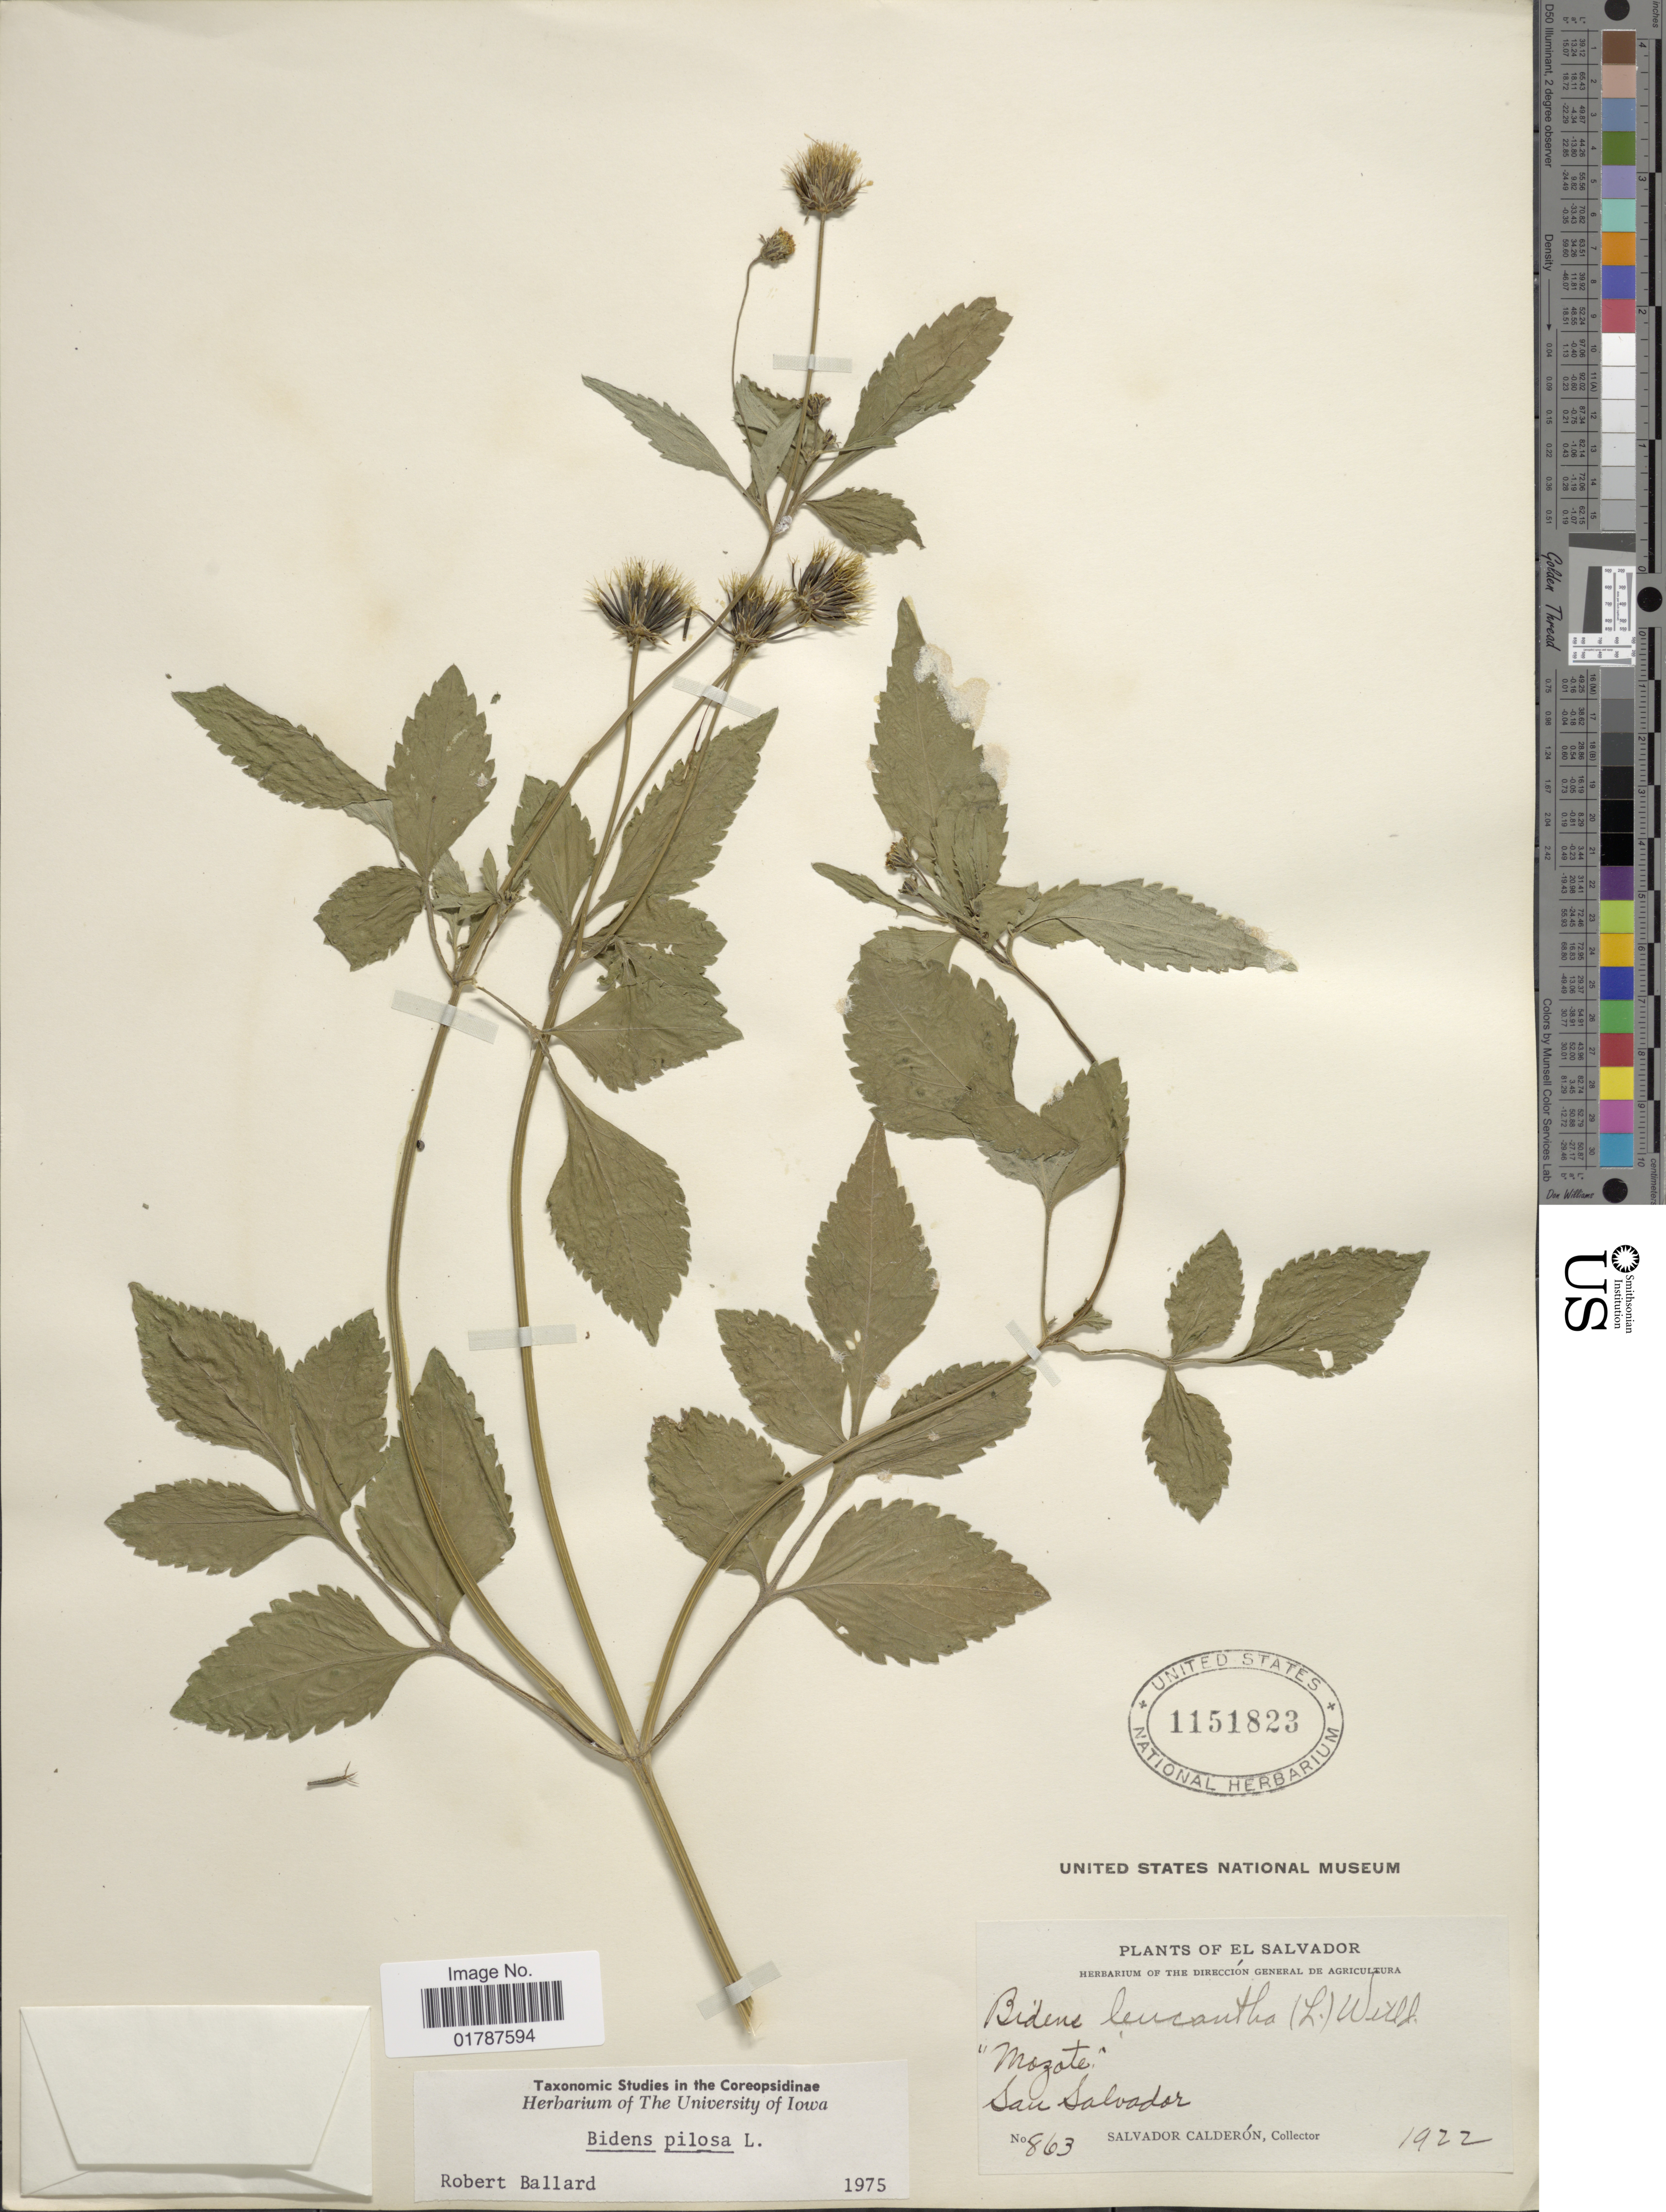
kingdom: Plantae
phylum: Tracheophyta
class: Magnoliopsida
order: Asterales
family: Asteraceae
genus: Bidens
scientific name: Bidens pilosa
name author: L.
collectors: S. Calderón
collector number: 863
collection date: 1922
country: El Salvador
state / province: San Salvador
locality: Mozote, San Salvador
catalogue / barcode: US 1151823